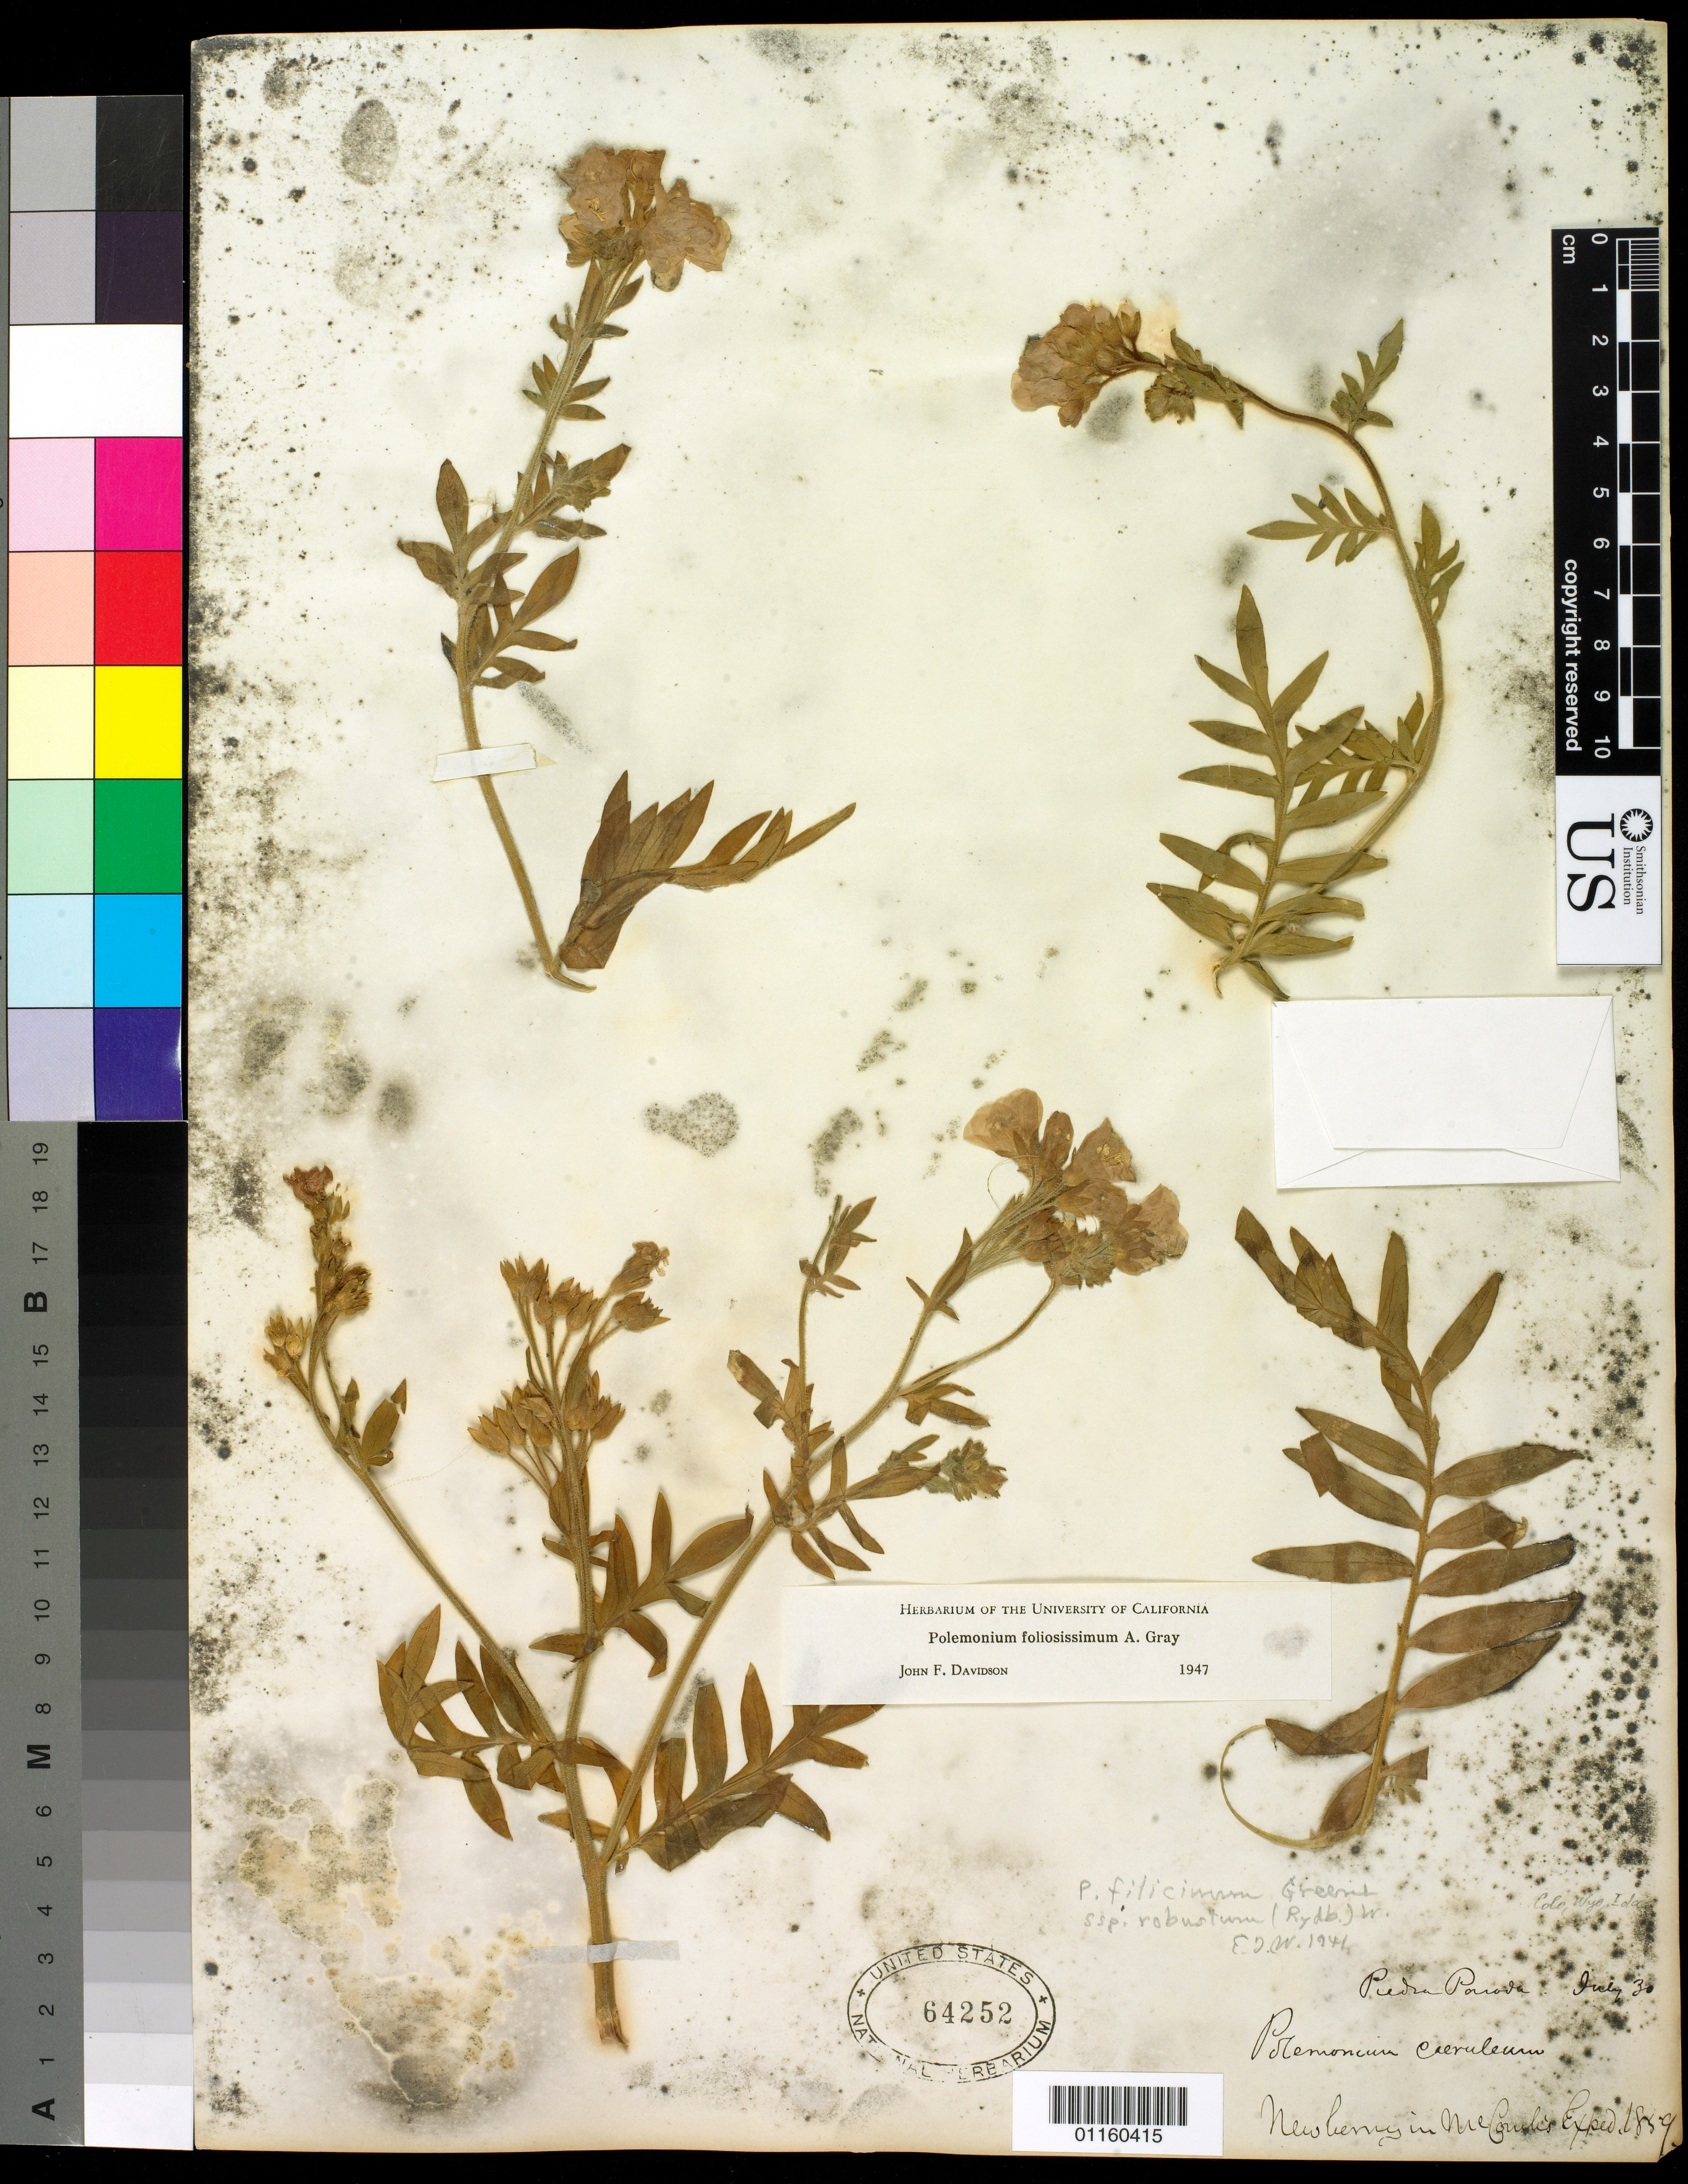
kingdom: Plantae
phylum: Tracheophyta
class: Magnoliopsida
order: Ericales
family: Polemoniaceae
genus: Polemonium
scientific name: Polemonium foliosissimum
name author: A. Gray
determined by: Davidson, J. F.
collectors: -. Newberry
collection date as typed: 30 Jul 1859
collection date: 1859-07-30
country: United States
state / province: Colorado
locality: Piedra Parada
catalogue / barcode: US 64252